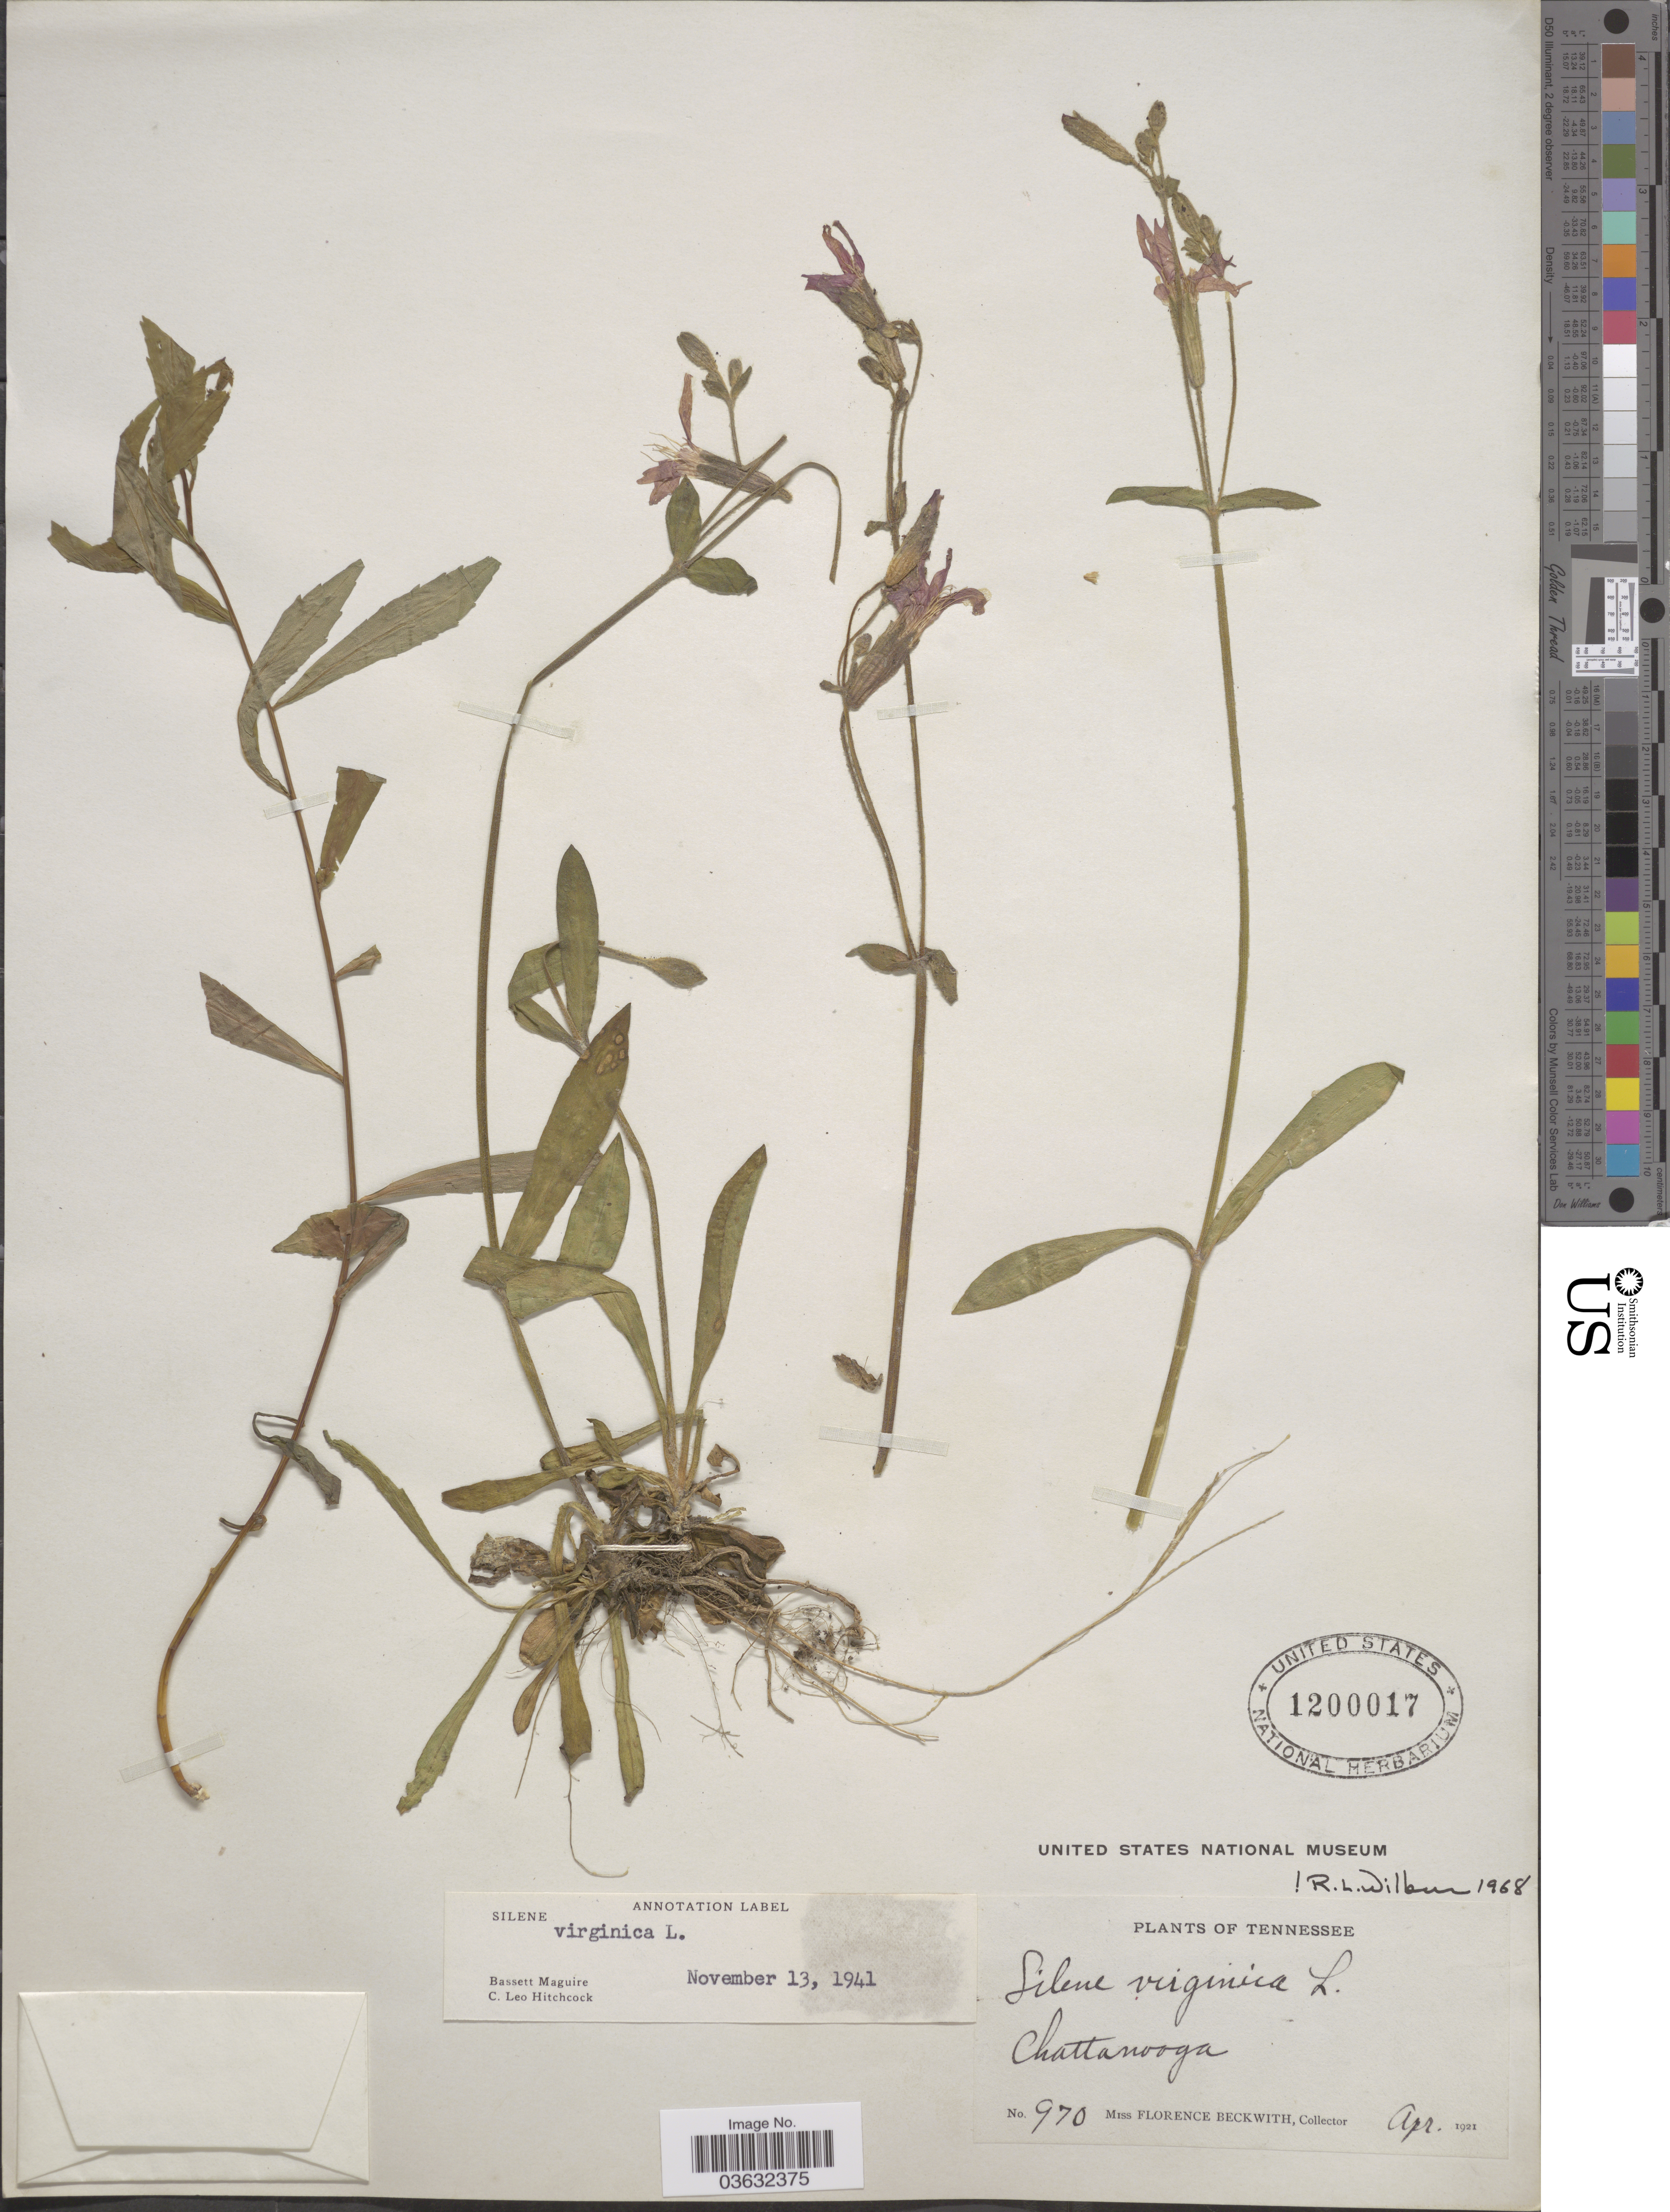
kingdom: Plantae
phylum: Tracheophyta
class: Magnoliopsida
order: Caryophyllales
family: Caryophyllaceae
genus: Silene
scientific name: Silene virginica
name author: L.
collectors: F. Beckwith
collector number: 970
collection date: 1921-04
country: United States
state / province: Tennessee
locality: Chattanooga.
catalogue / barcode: US 1200017